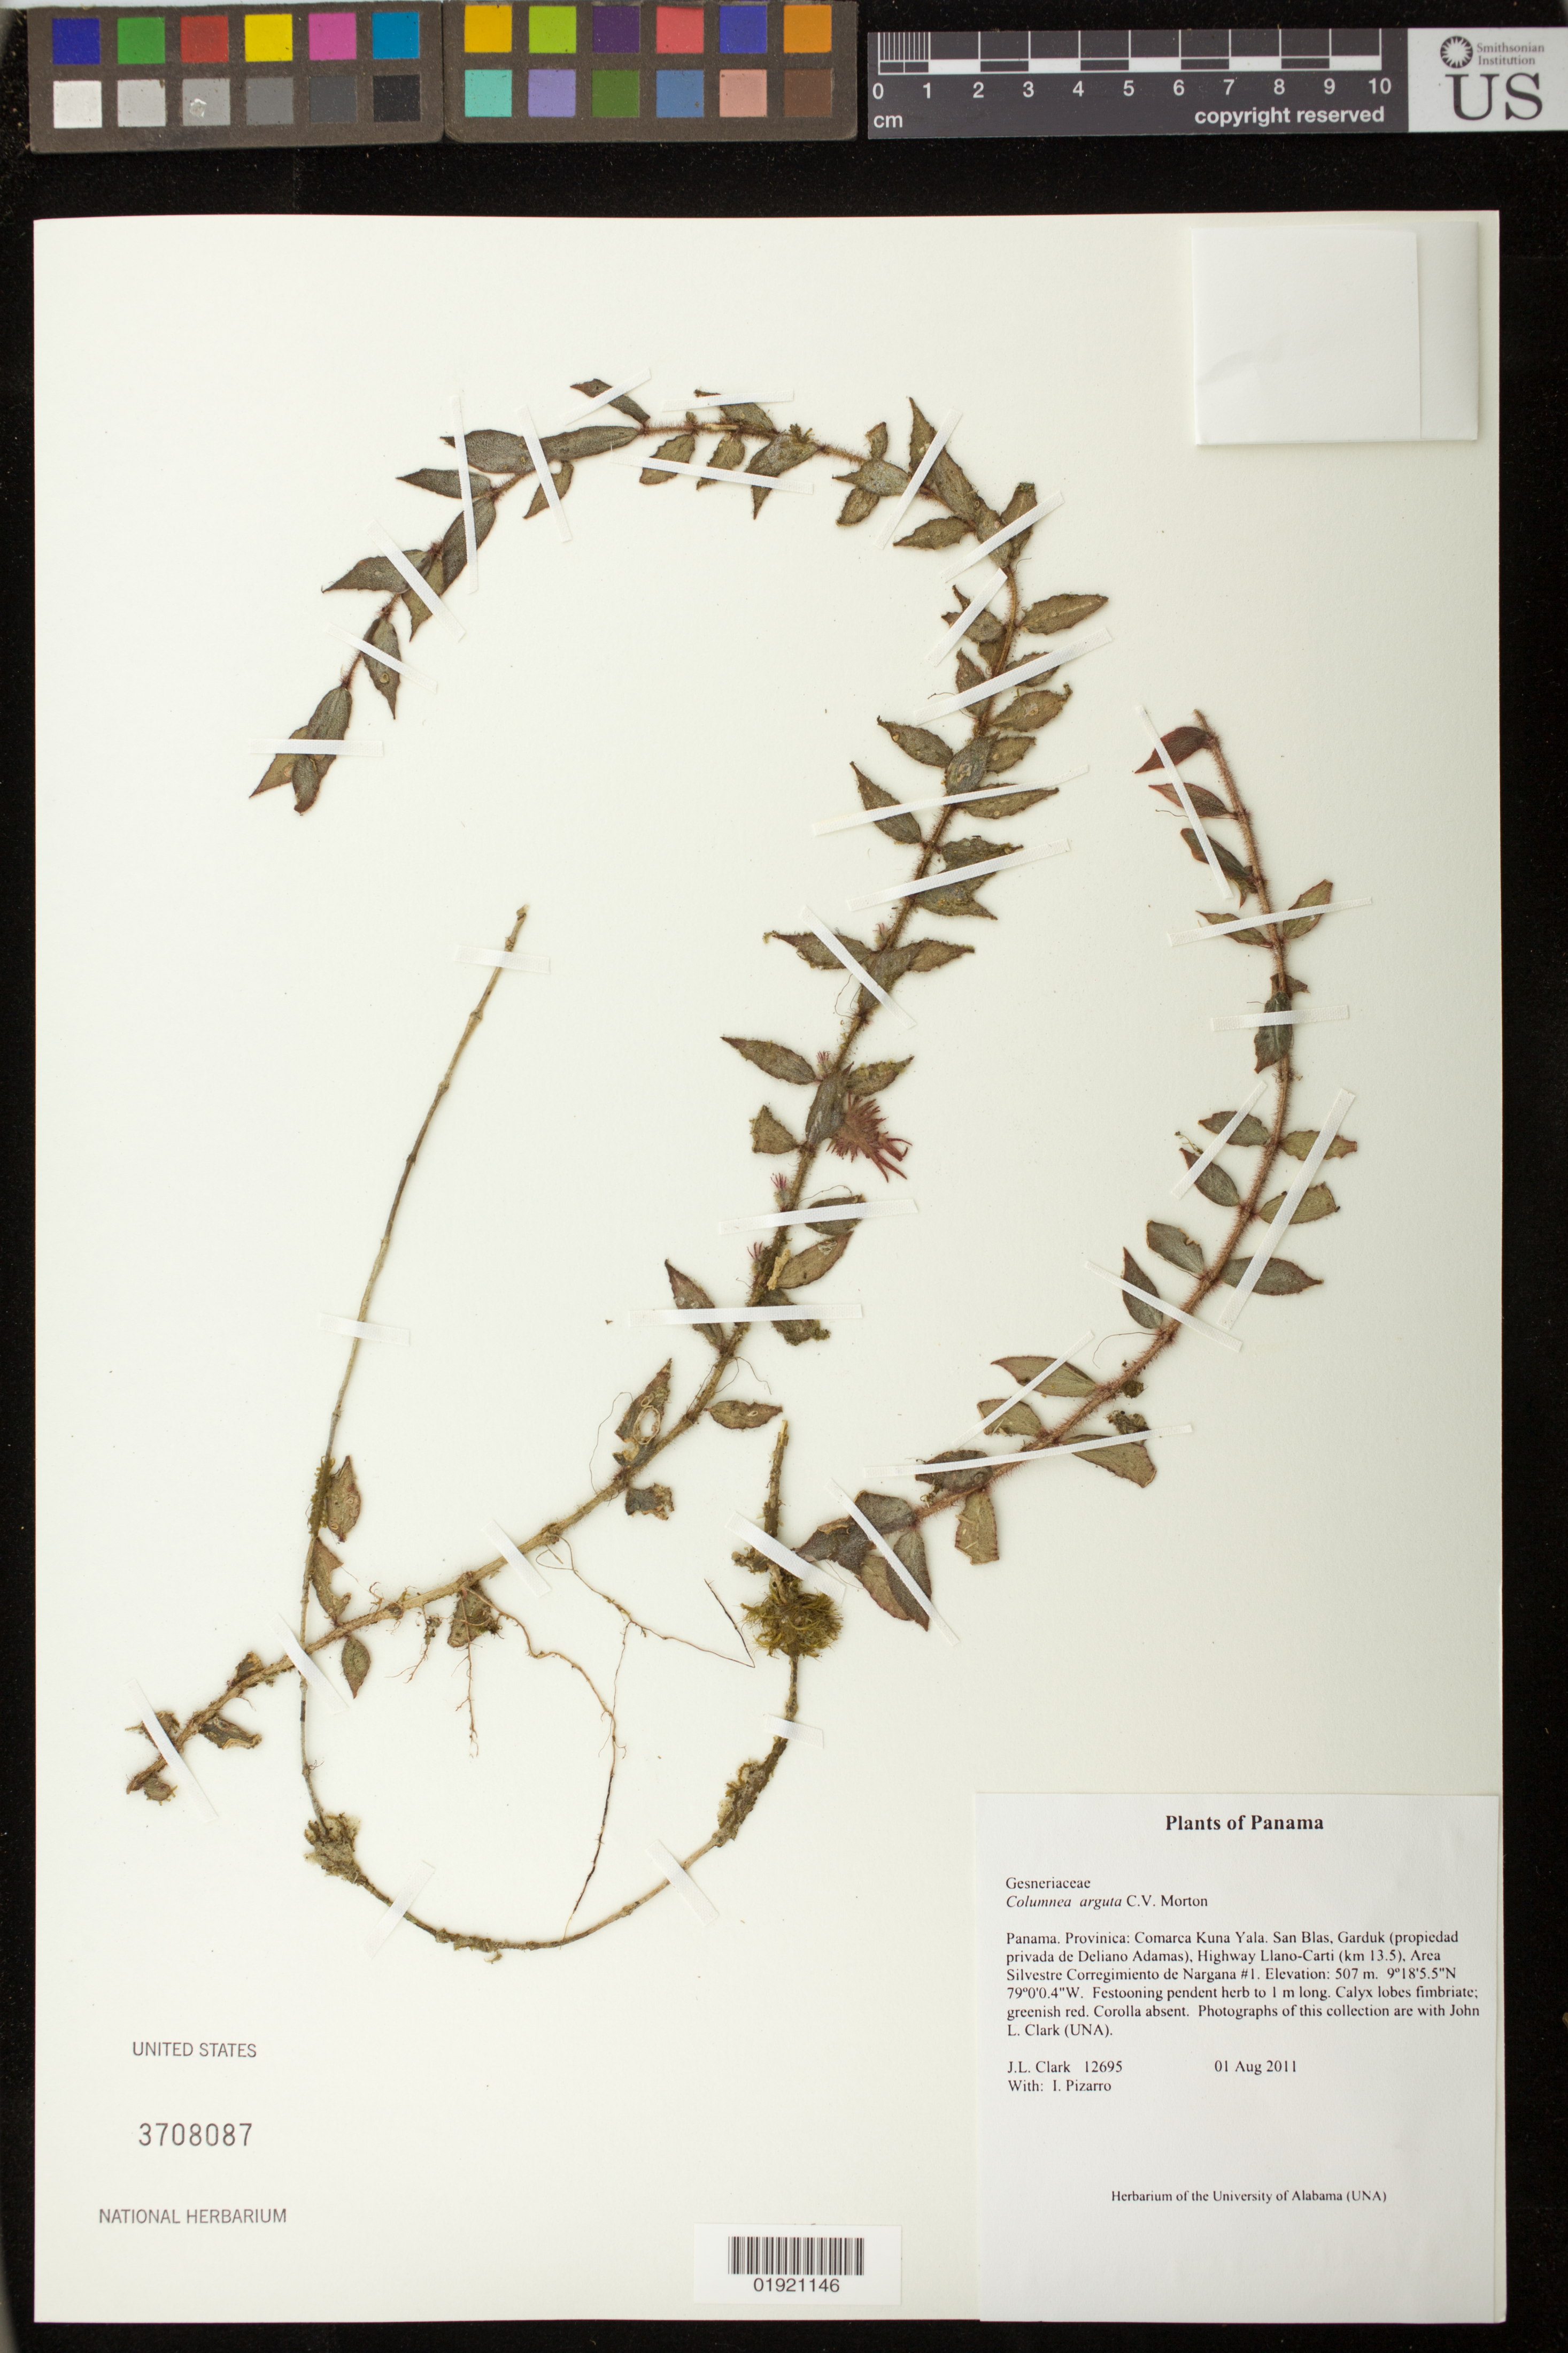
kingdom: Plantae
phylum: Tracheophyta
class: Magnoliopsida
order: Lamiales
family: Gesneriaceae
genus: Columnea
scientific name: Columnea arguta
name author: C.V. Morton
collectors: J. L. Clark & I. Pizarro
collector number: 12695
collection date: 2011-08-01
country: Panama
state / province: Kuna Yala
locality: Provincia: Comarca Kuna Yala. San Blas, Garduk (propriedad privada de Deliano Adamas), Highway Llano-Carti (km 13.5). Area Silvestre Corregimiento de Nargana #1.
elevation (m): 507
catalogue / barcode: US 3708087